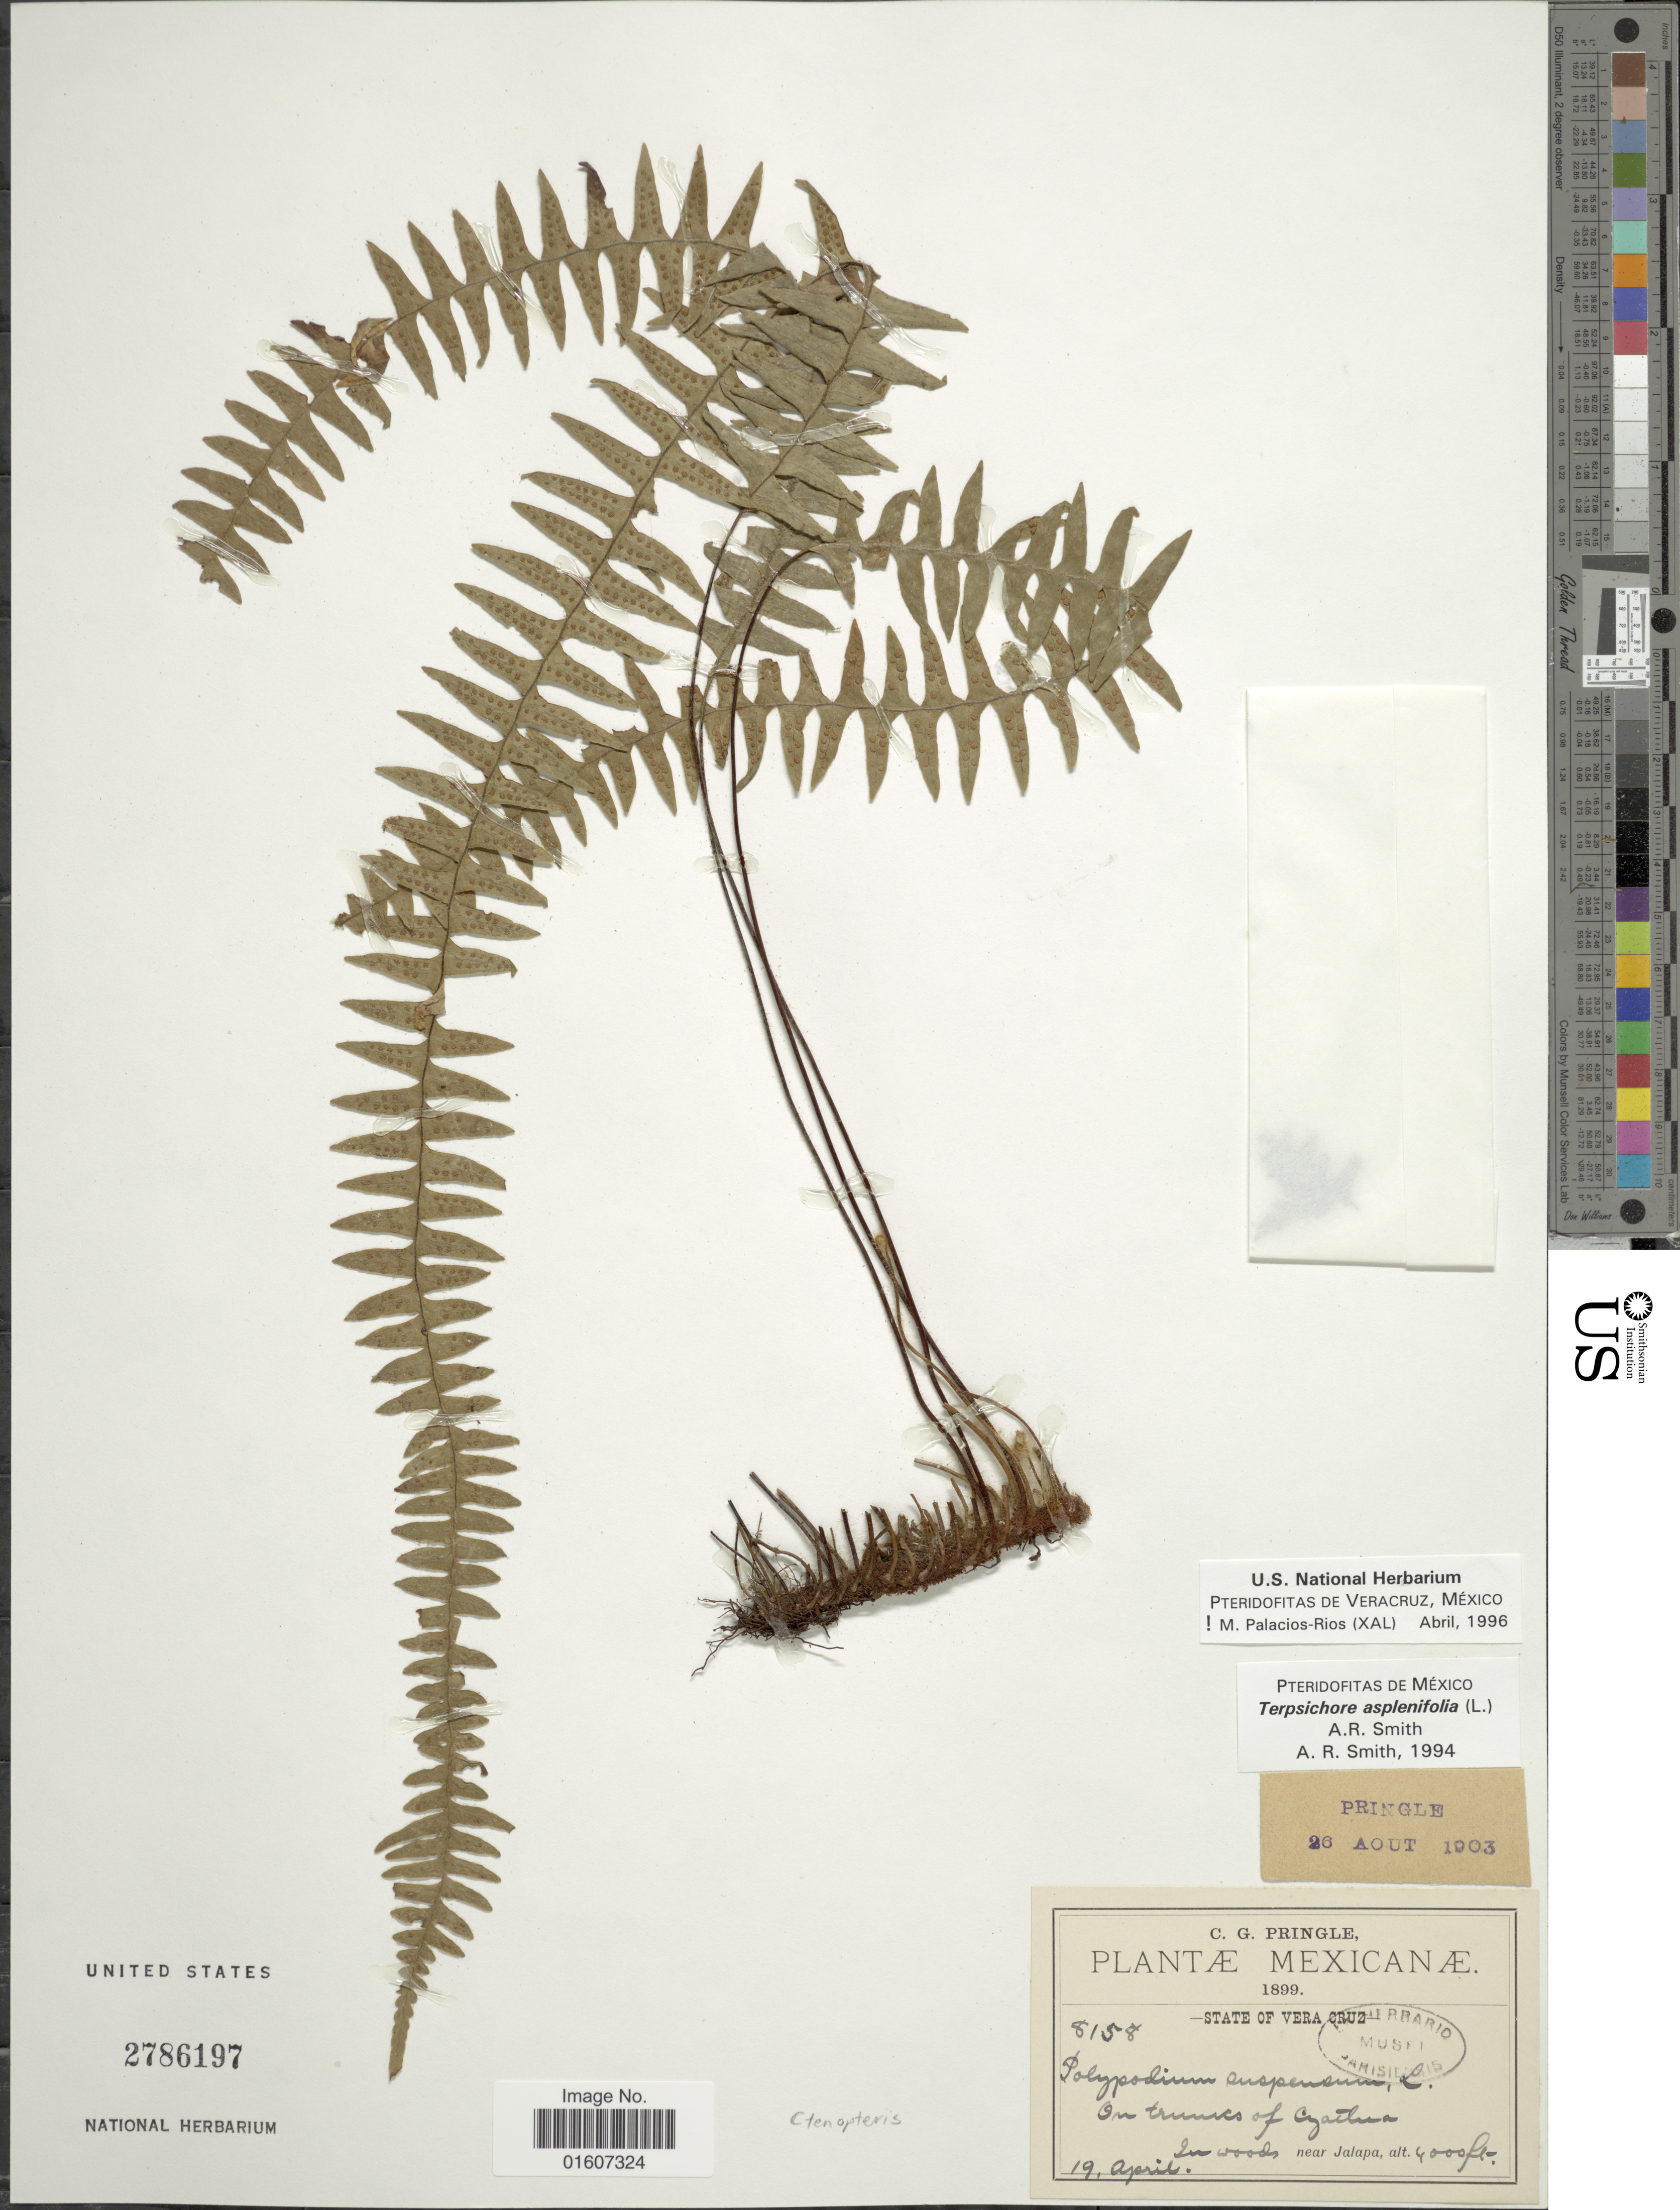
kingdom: Plantae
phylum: Tracheophyta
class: Polypodiopsida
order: Polypodiales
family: Polypodiaceae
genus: Terpsichore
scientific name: Terpsichore asplenifolia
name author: (L.) A.R. Sm.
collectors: C. G. Pringle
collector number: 8158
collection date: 1899-04-19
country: Mexico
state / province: Veracruz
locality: On trunks of Cyathea, In woods near Jalapa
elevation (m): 1219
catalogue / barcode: US 2786197